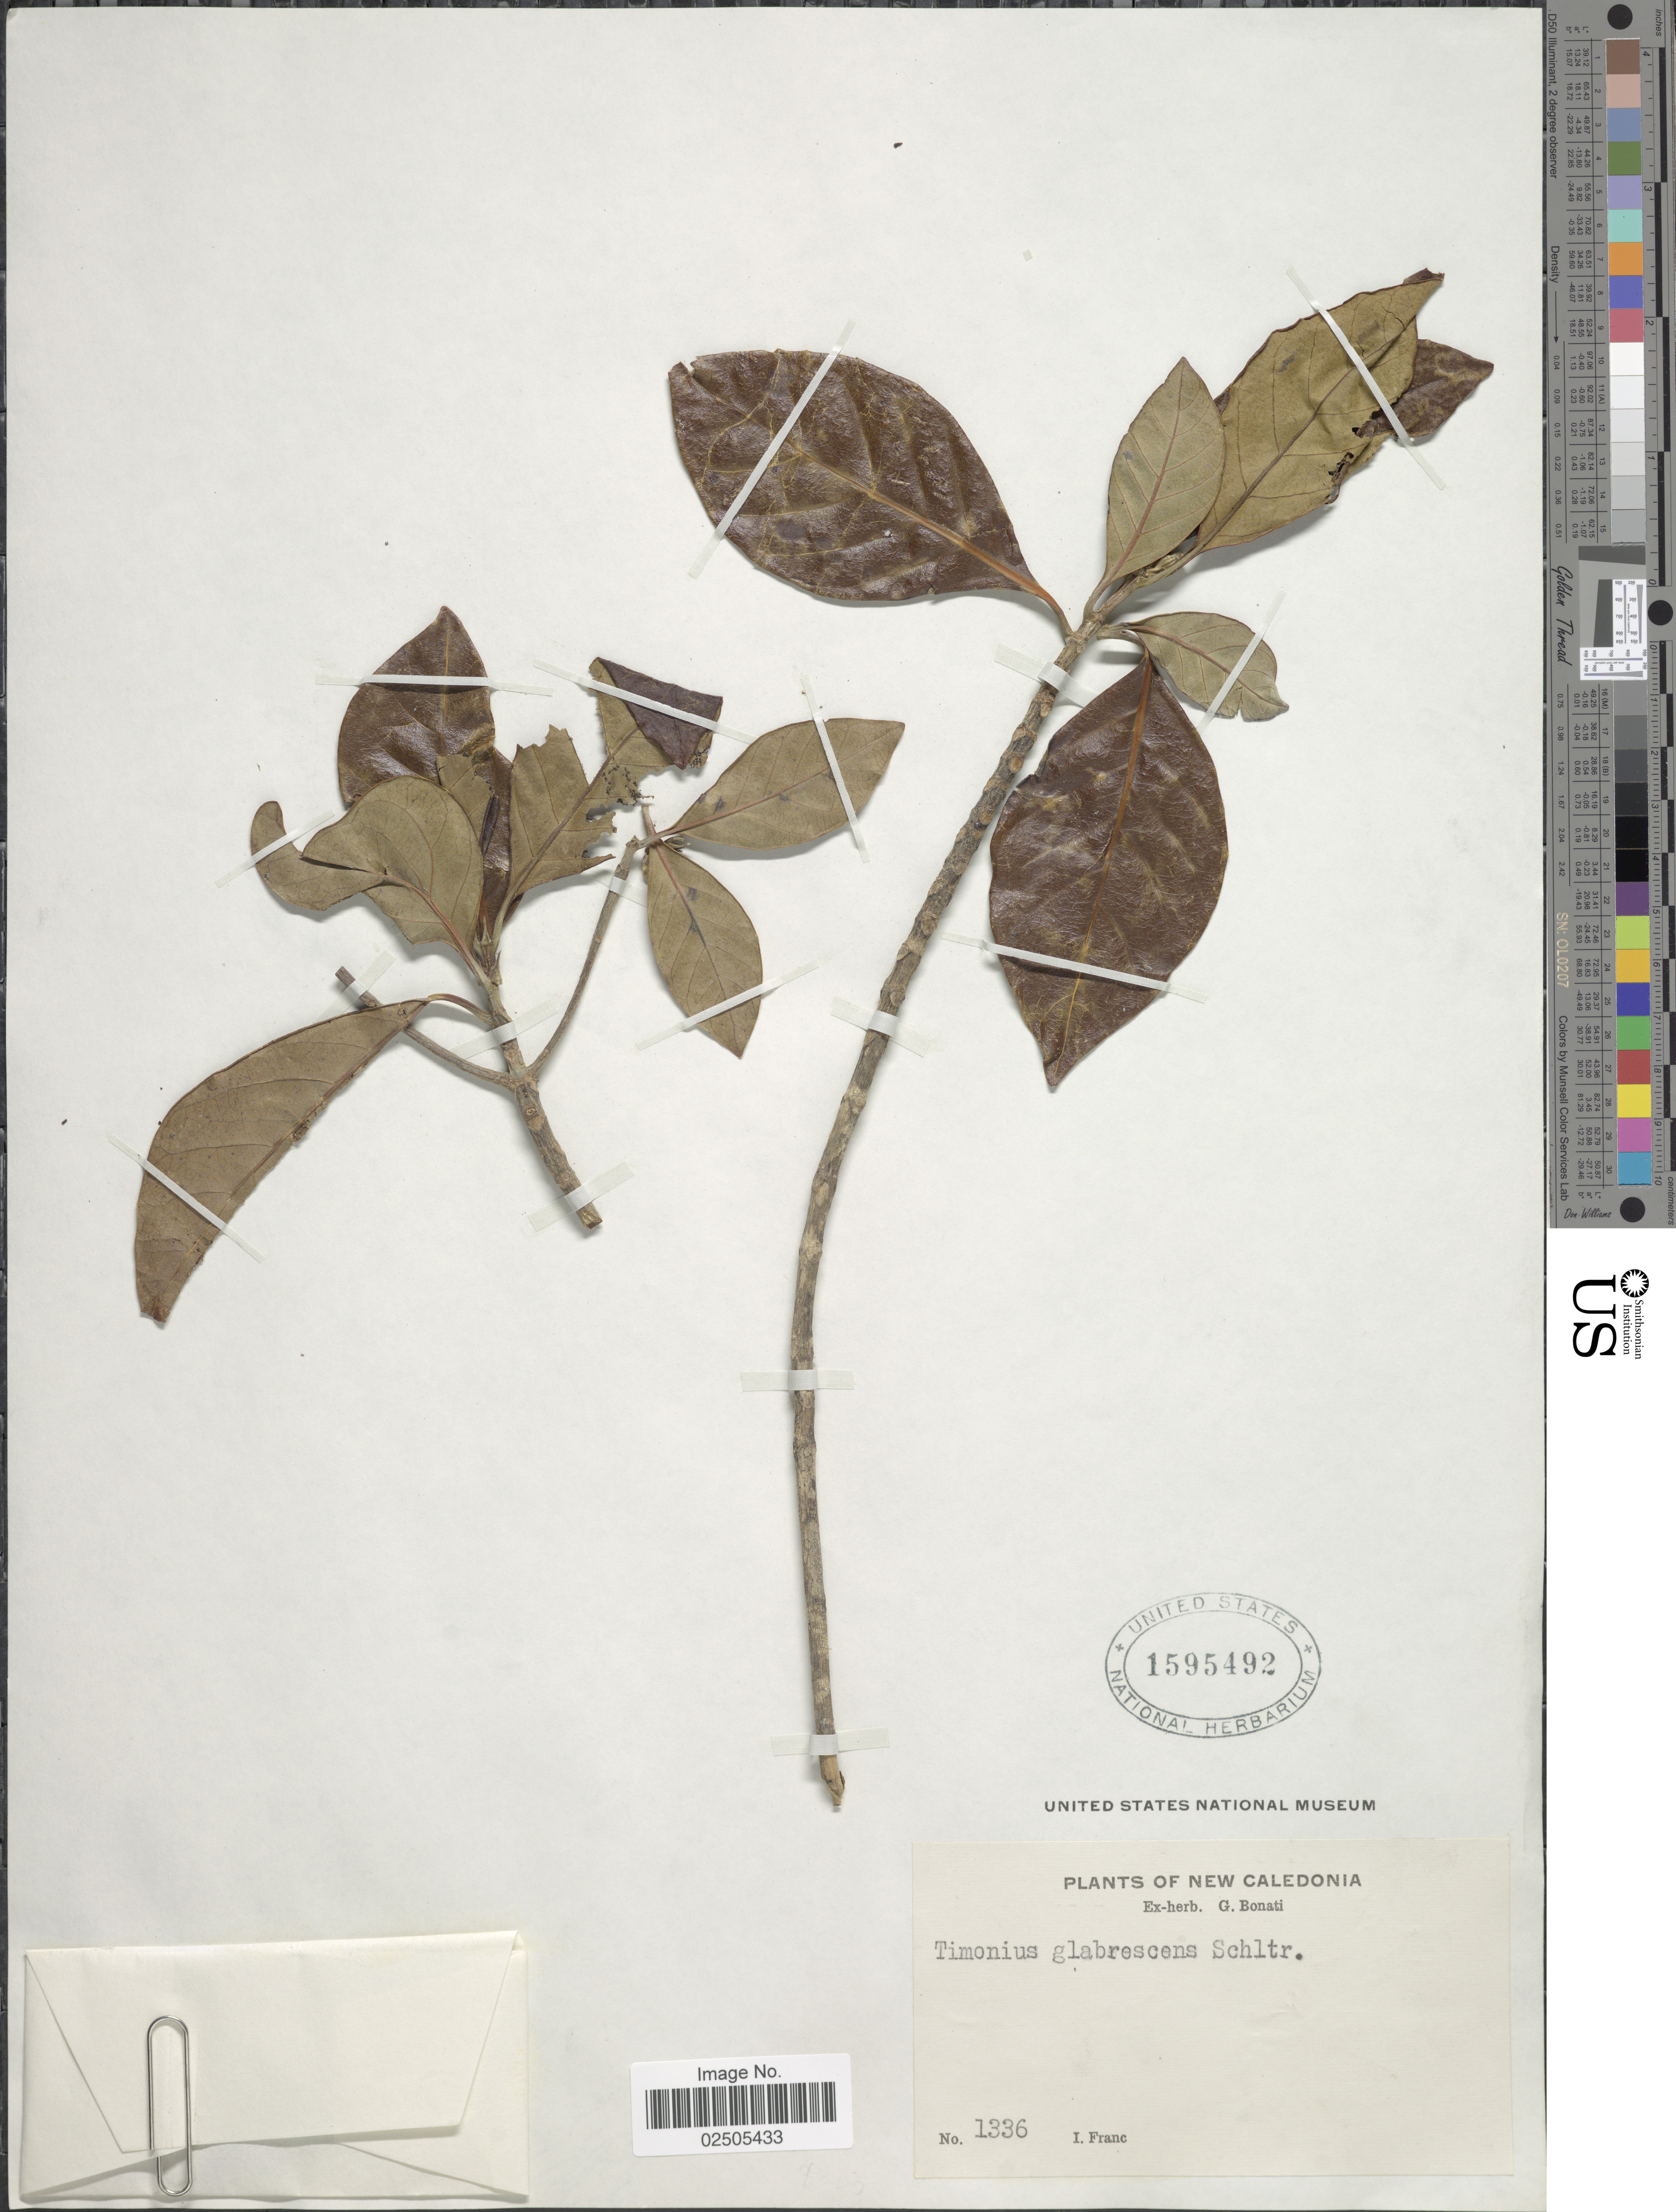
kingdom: Plantae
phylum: Tracheophyta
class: Magnoliopsida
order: Gentianales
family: Rubiaceae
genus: Timonius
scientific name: Timonius glabrescens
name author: Schltr.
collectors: I. Franc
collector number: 1336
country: New Caledonia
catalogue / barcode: US 1595492